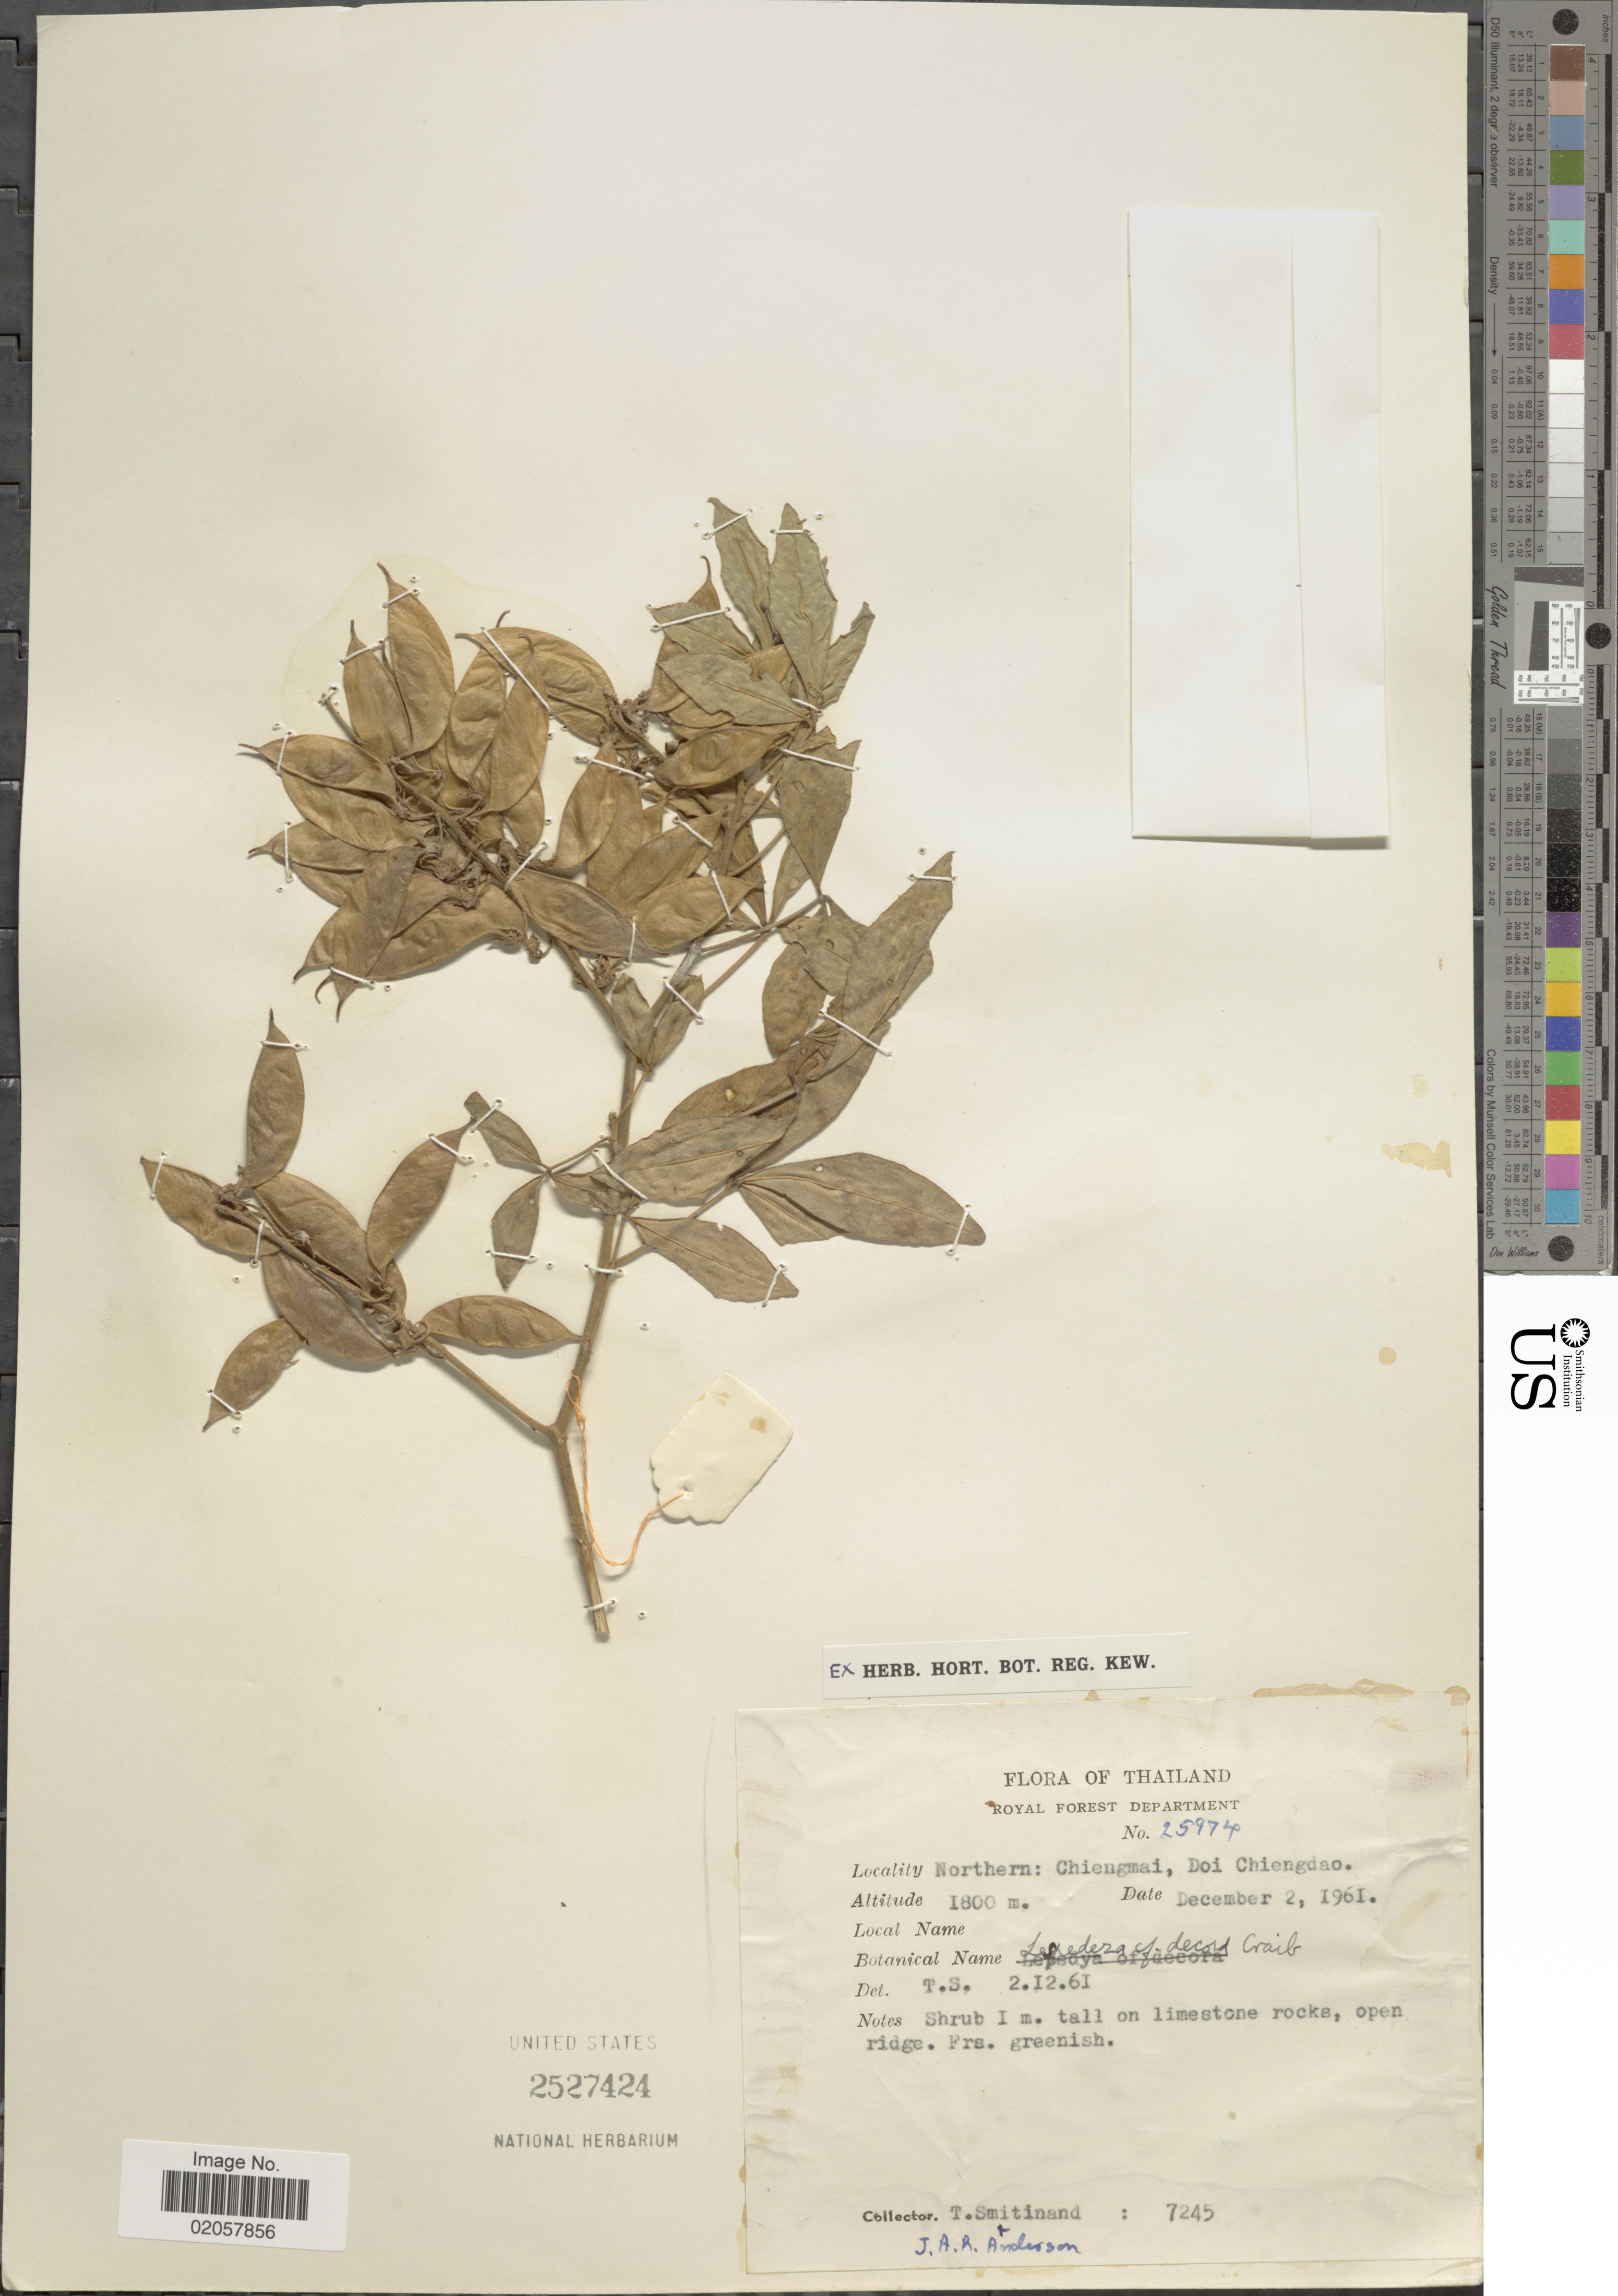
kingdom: Plantae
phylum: Tracheophyta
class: Magnoliopsida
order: Fabales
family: Fabaceae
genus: Lespedeza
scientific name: Lespedeza elegans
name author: Cambess.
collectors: T. Smitinand & J. A. R. Anderson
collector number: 7245/259740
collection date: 1961-12-02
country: Thailand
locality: Royal Forest Department, Northern: Chiengmai, Doi Chiengdao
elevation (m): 1800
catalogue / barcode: US 2527424